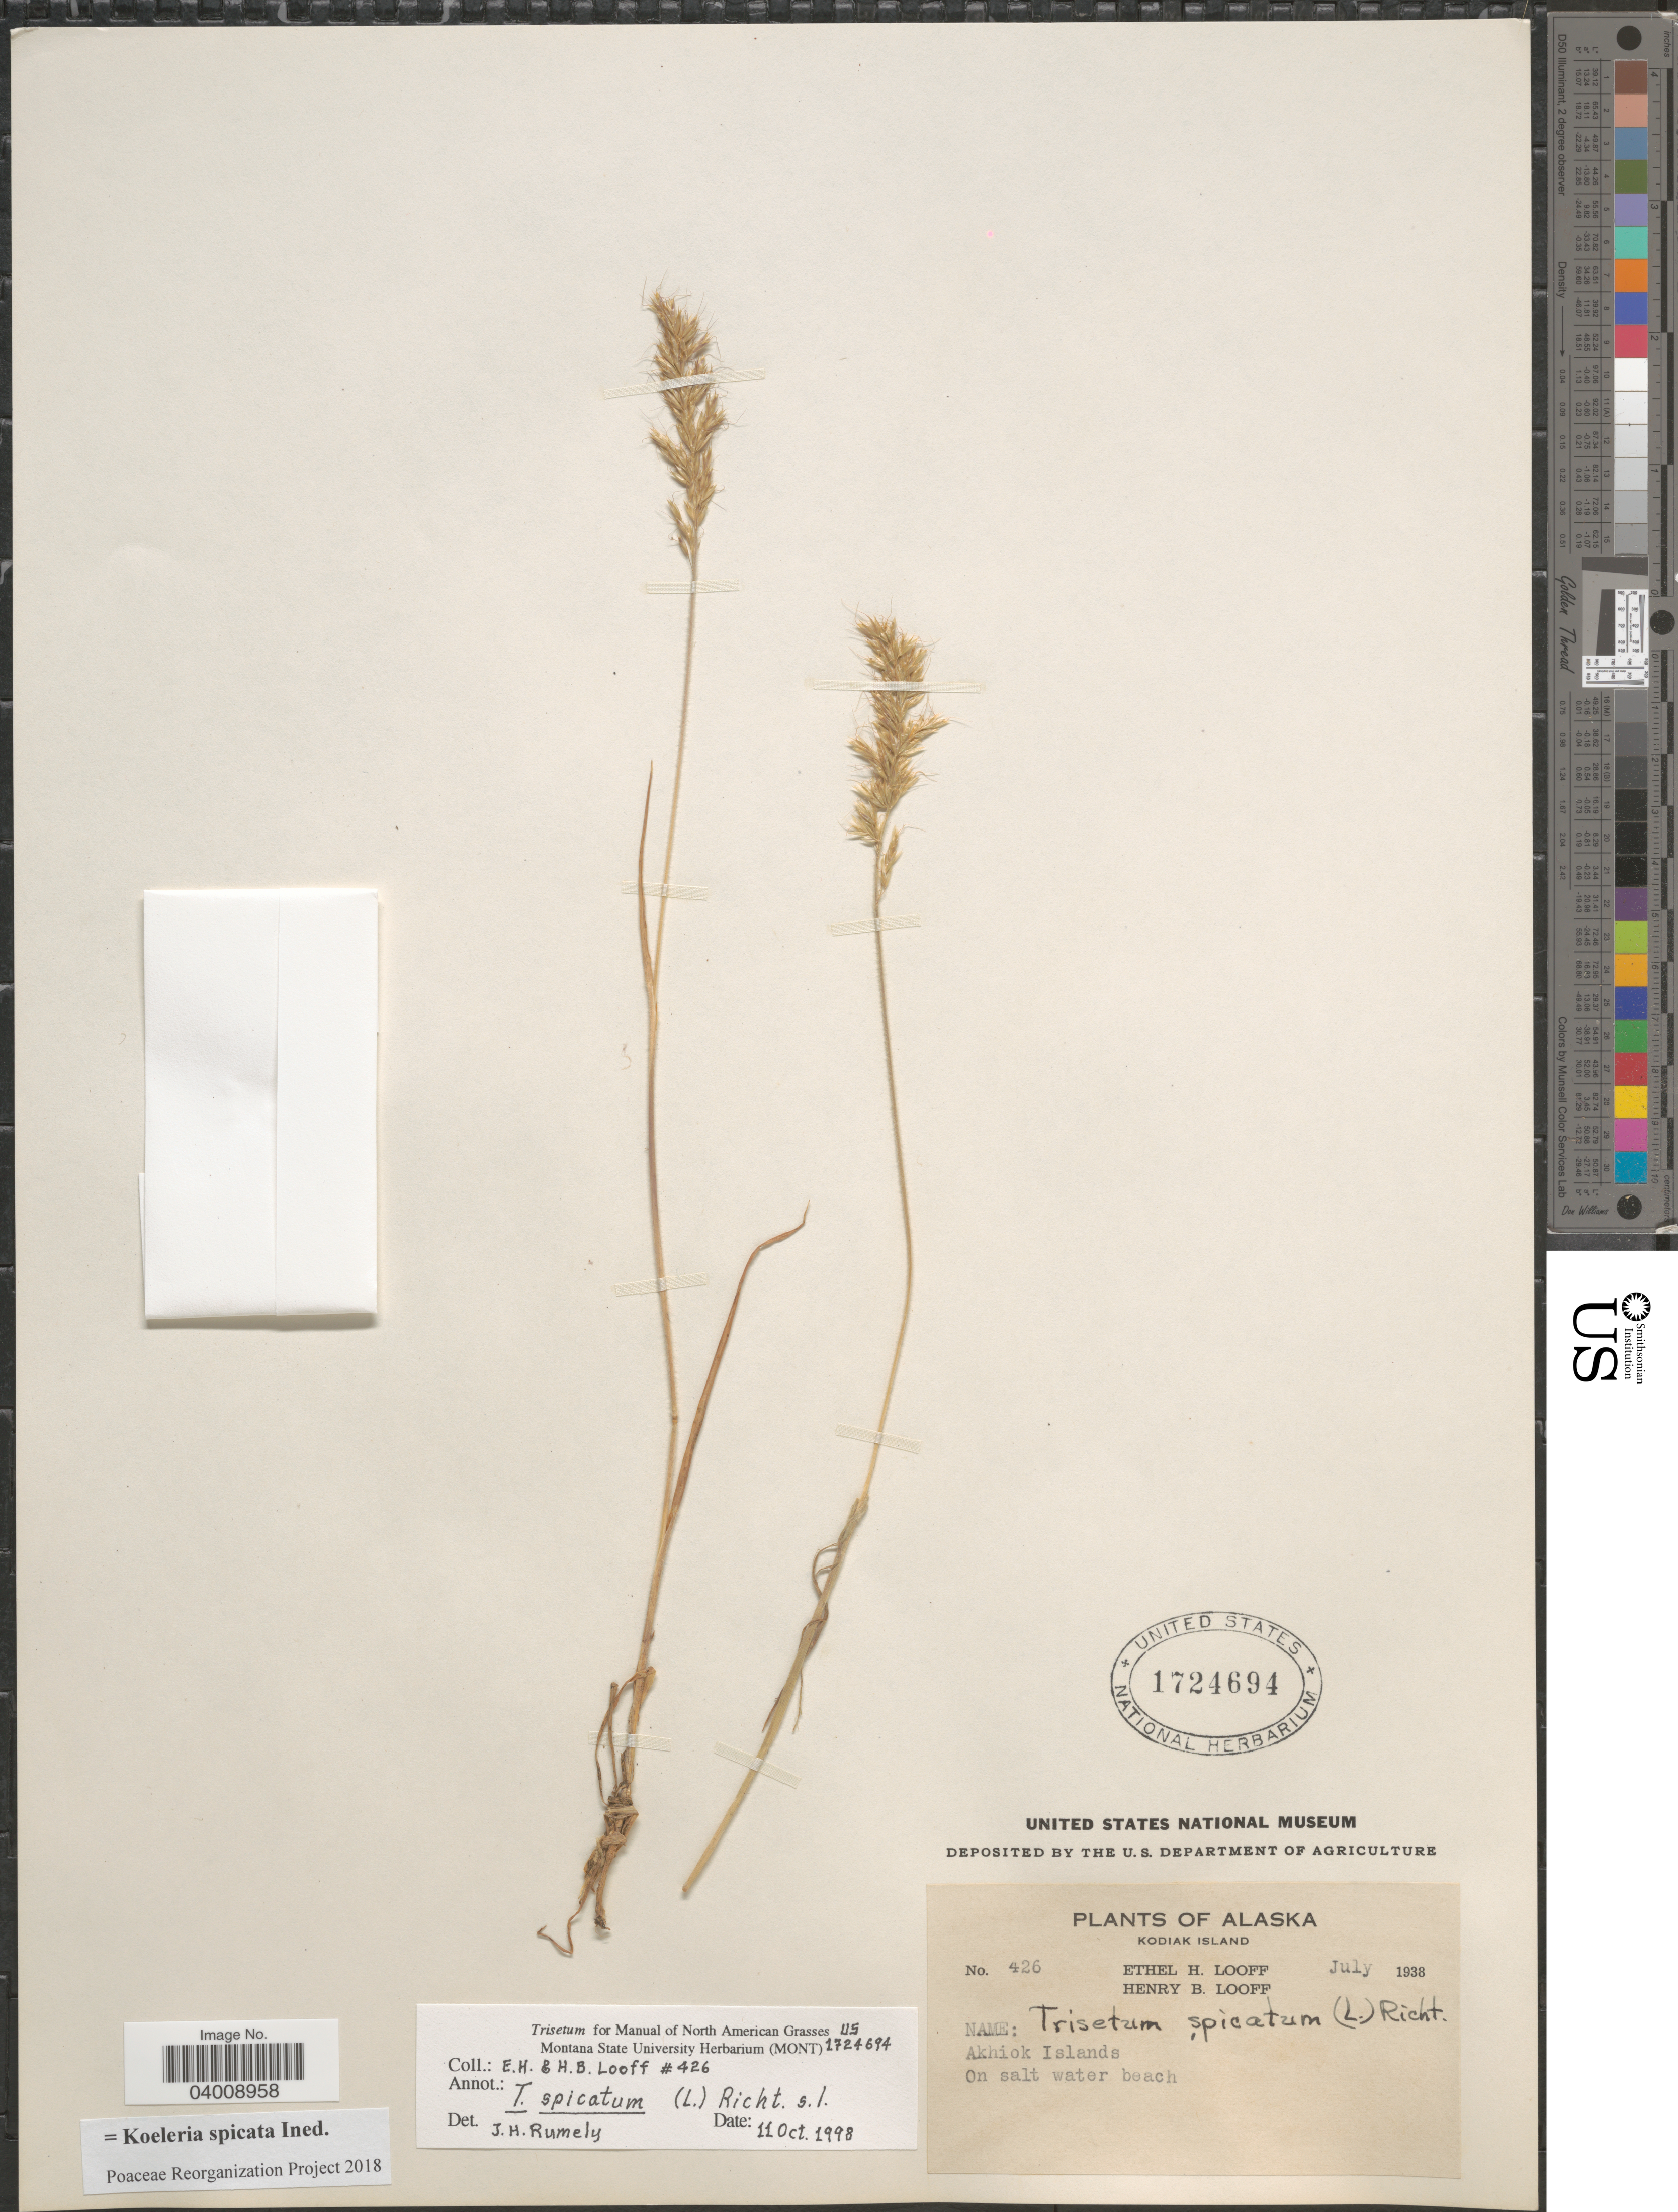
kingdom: Plantae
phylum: Tracheophyta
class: Liliopsida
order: Poales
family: Poaceae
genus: Koeleria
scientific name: Koeleria spicata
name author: (L.) Barberá et al.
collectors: E. Looff & H. Looff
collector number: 426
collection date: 1938-07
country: United States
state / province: Alaska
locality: Kodiak Island. Akhiok Islands.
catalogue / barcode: US 1724694